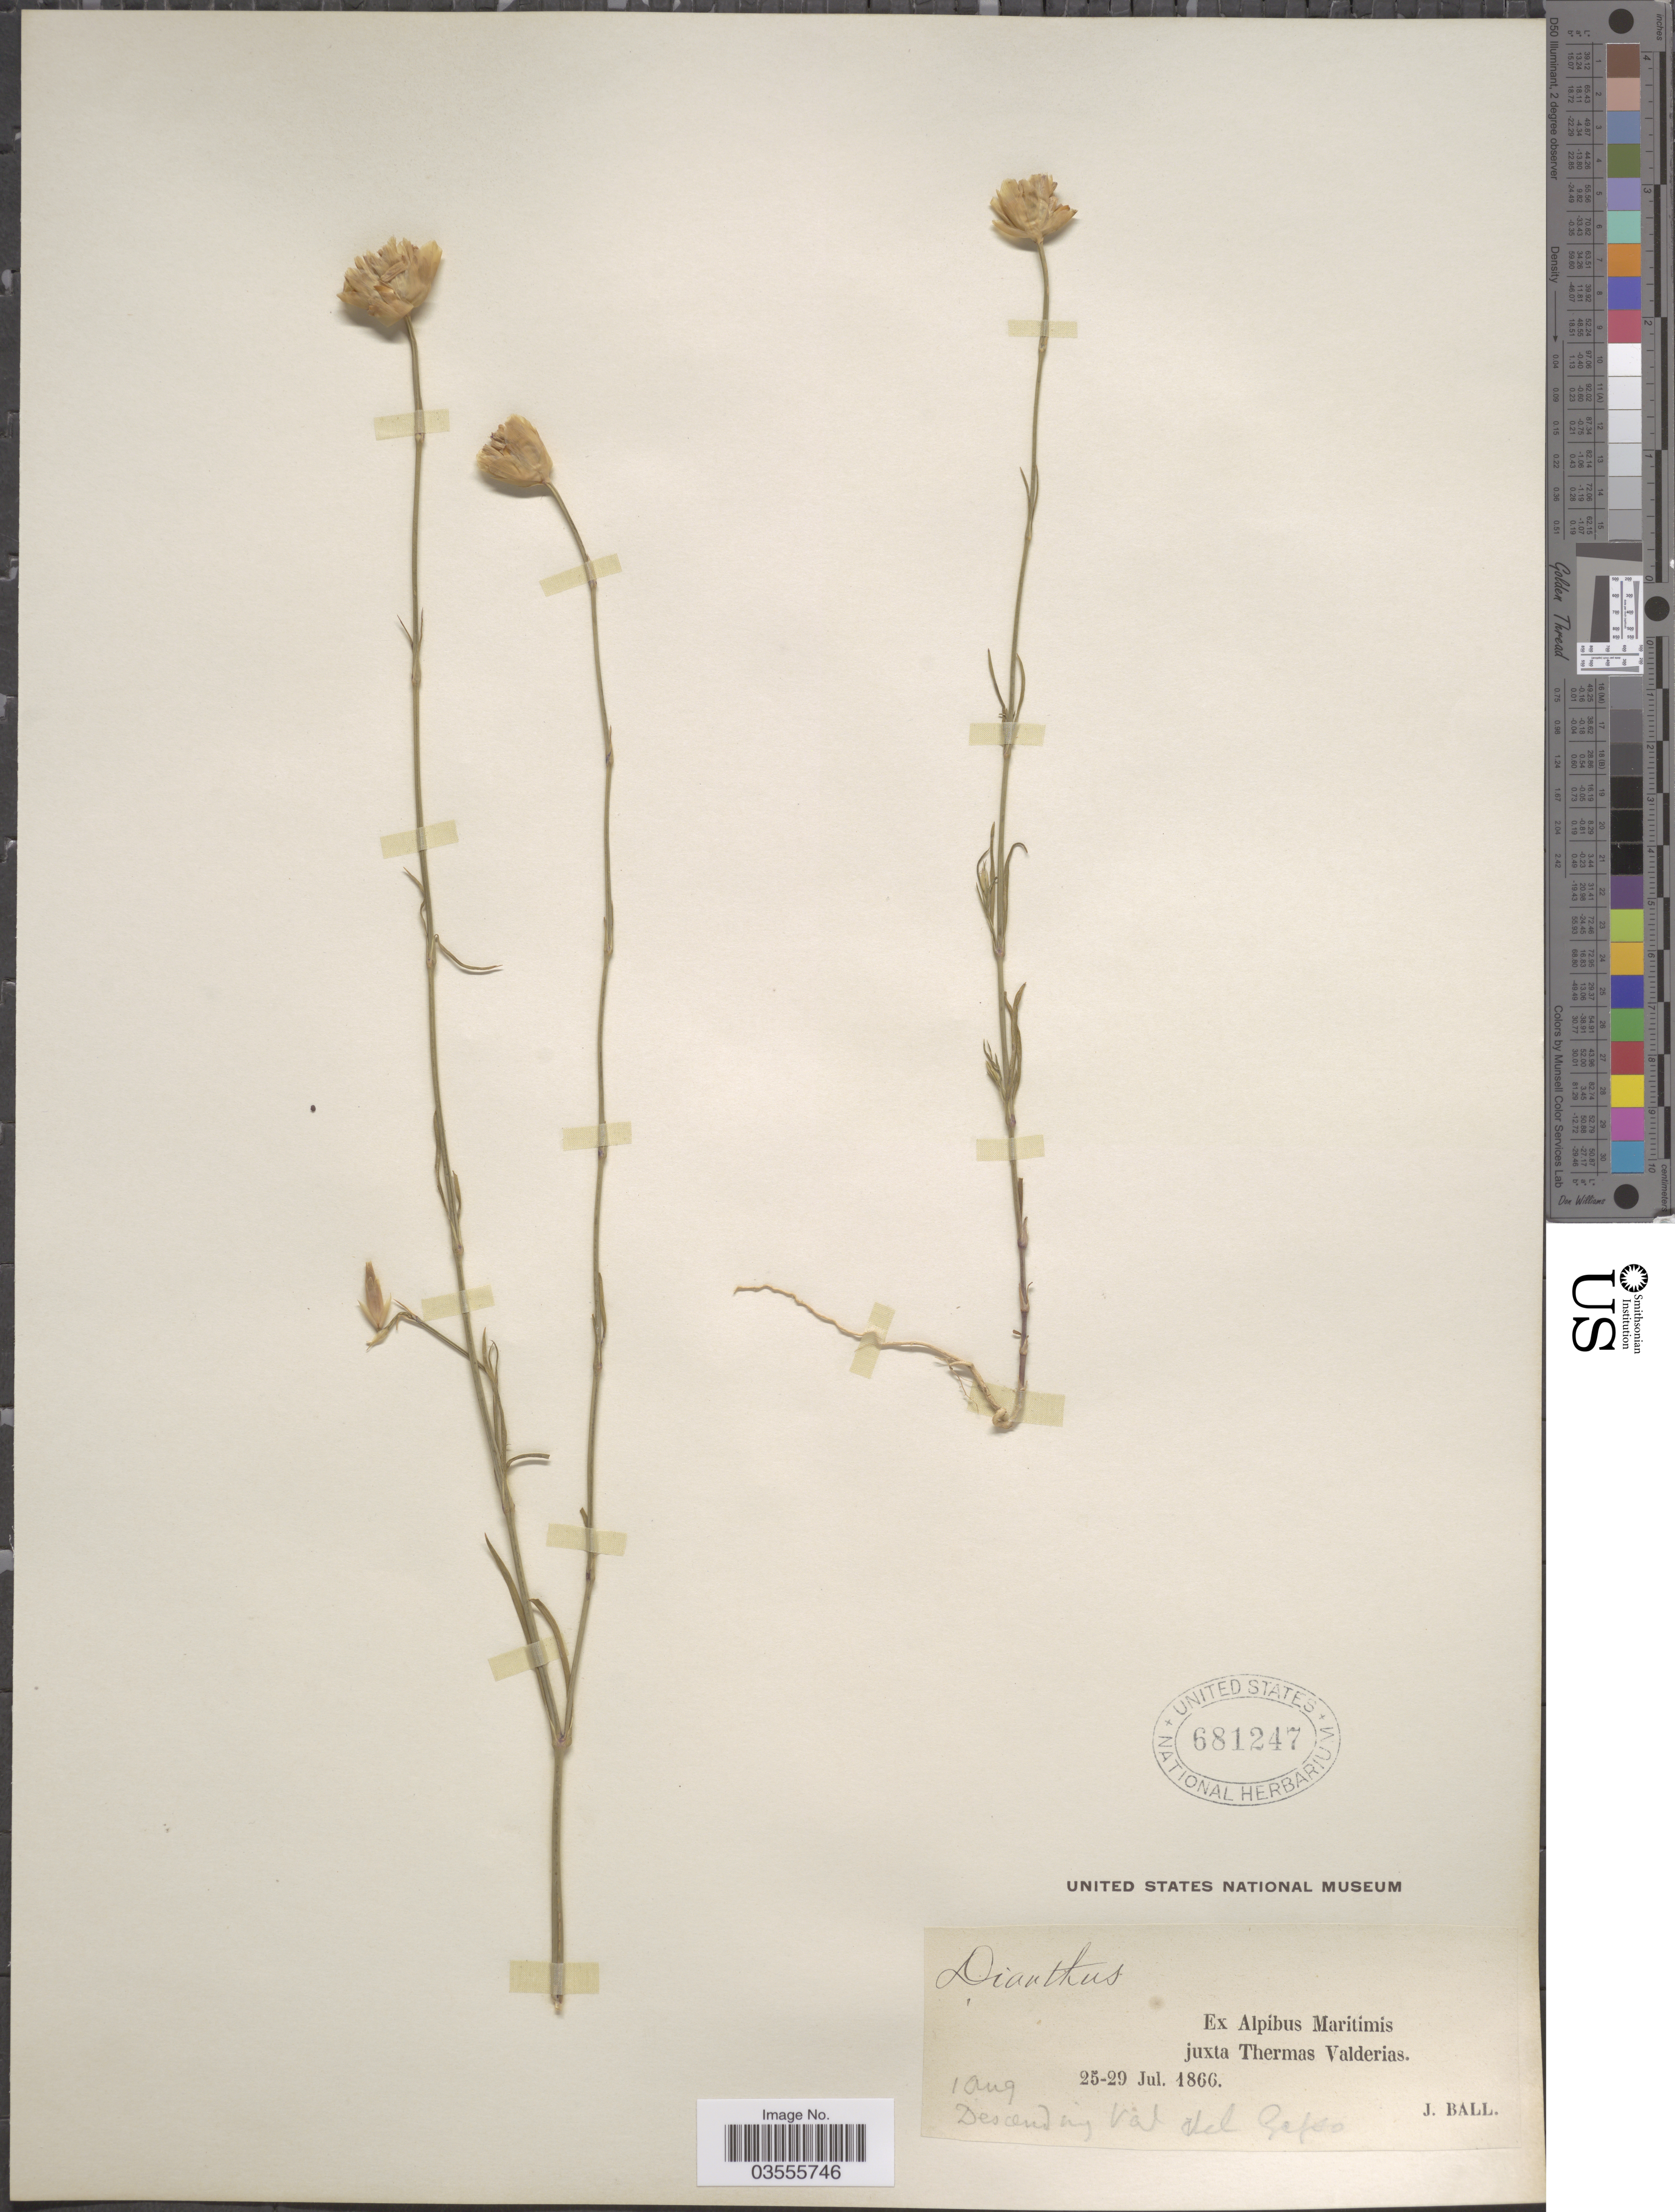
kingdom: Plantae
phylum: Tracheophyta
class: Magnoliopsida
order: Caryophyllales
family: Caryophyllaceae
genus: Petrorhagia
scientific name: Petrorhagia prolifera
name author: (L.) P.W. Ball & Heywood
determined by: Rabeler, R. K.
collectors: J. Ball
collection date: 1866-08-01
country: Italy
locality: Ex Alpibus Maritimis juxta Thermas Valderias. Descending Val del Gasso.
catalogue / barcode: US 681247